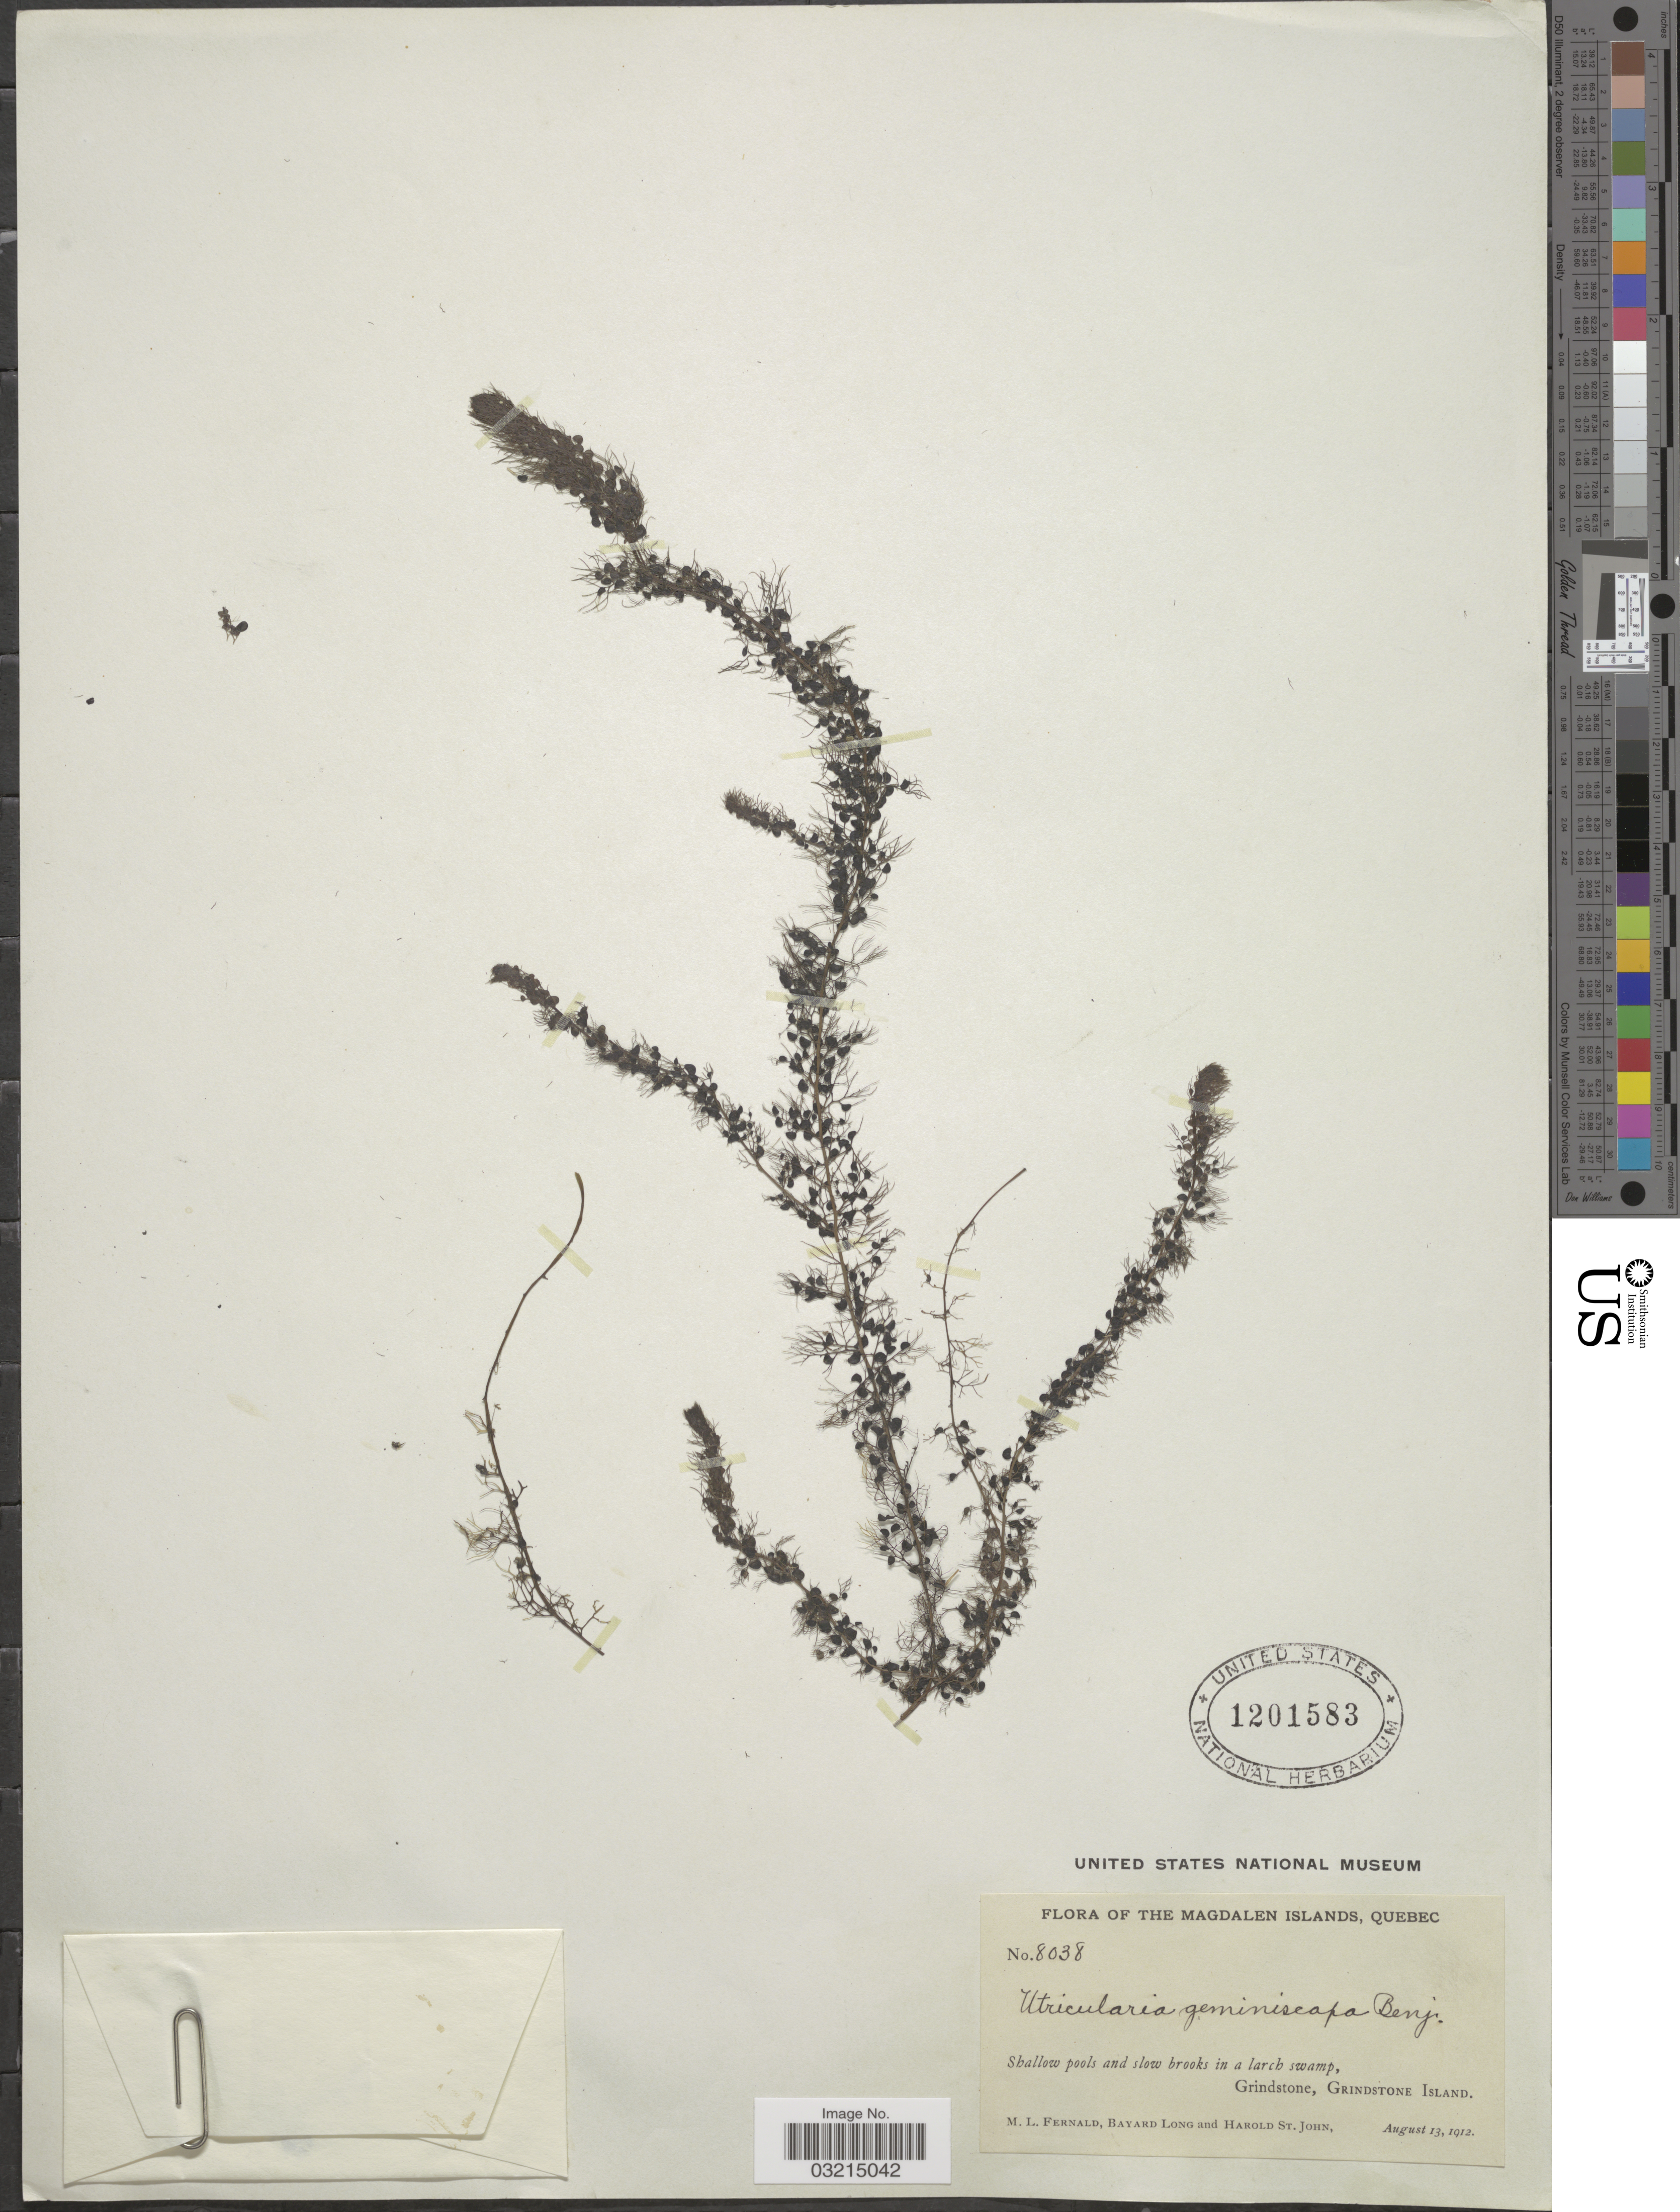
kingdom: Plantae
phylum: Tracheophyta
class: Magnoliopsida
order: Lamiales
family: Lentibulariaceae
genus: Utricularia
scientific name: Utricularia geminiscapa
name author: Benj.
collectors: M. L. Fernald, B. H. Long & H. St. John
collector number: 8038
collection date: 1912-08-13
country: Canada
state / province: Quebec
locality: Magdalen Islands. Grindstone, Grindstone Island.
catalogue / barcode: US 1201583